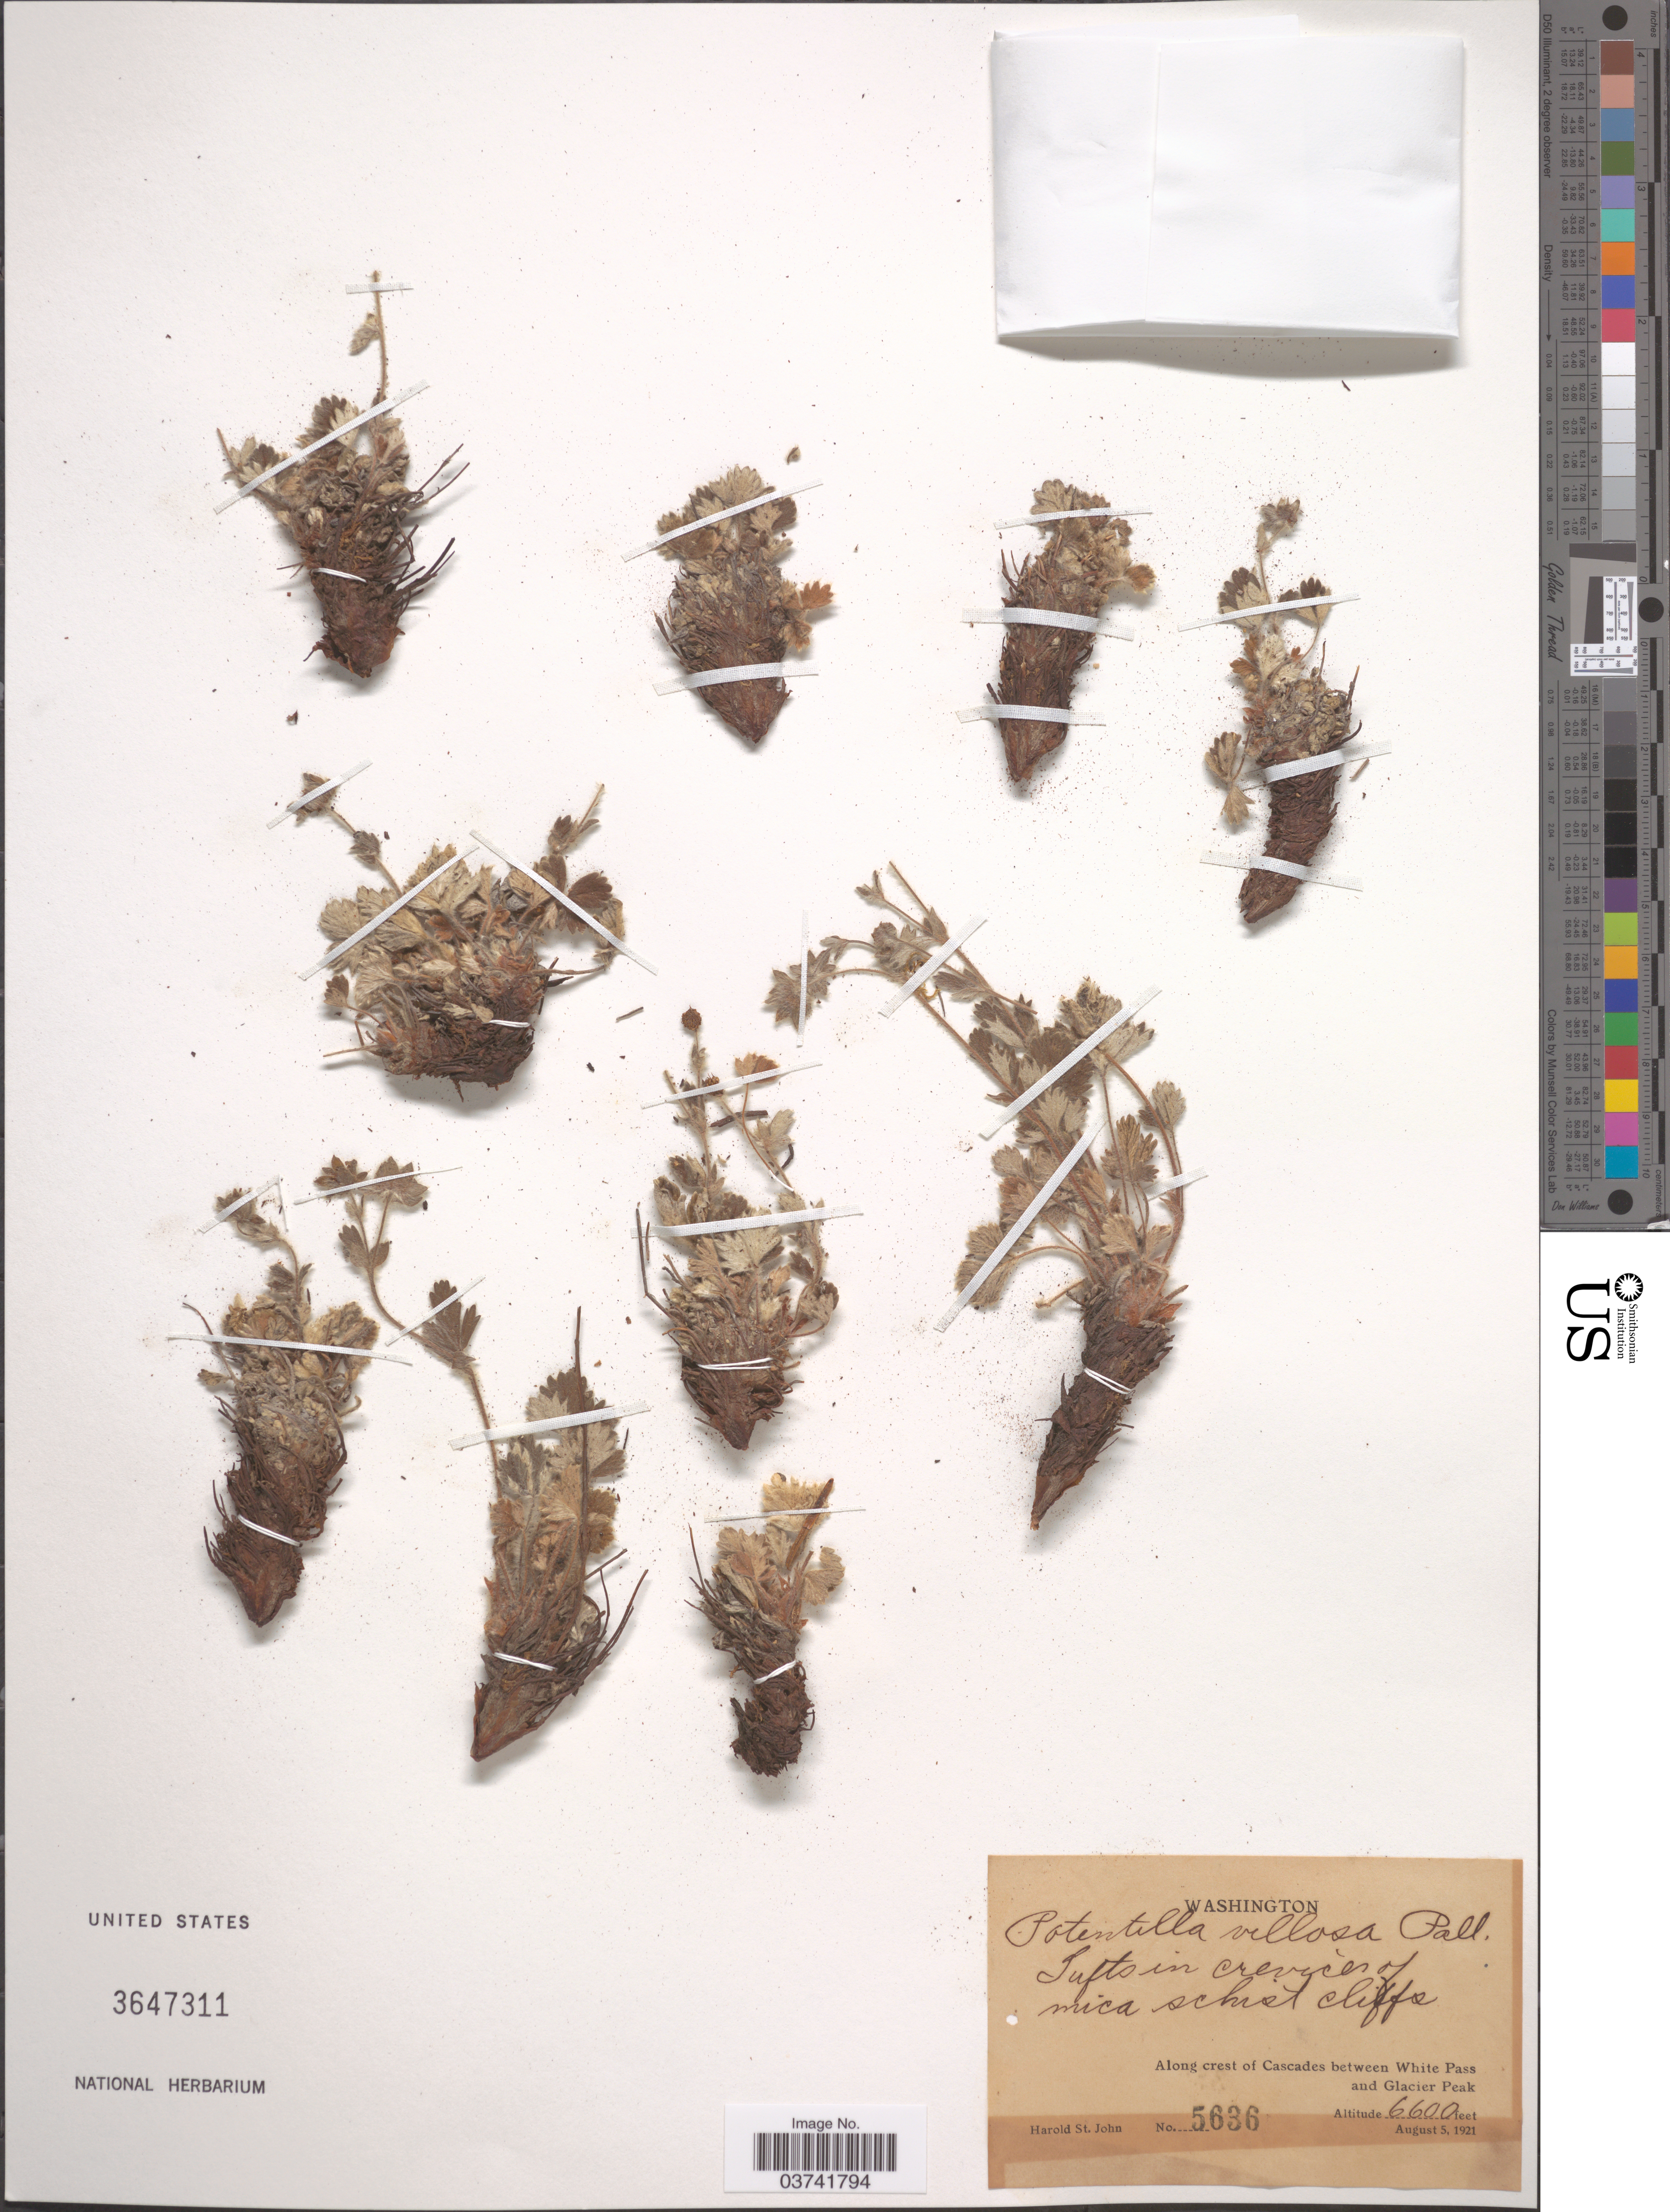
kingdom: Plantae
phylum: Tracheophyta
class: Magnoliopsida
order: Rosales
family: Rosaceae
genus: Potentilla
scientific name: Potentilla villosa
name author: Pall. ex Pursh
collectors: H. St. John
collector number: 5636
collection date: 1921-08-05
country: United States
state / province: Washington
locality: Along crest of Cascades between White Pass and Glacier Peak.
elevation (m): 2012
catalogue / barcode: US 3647311